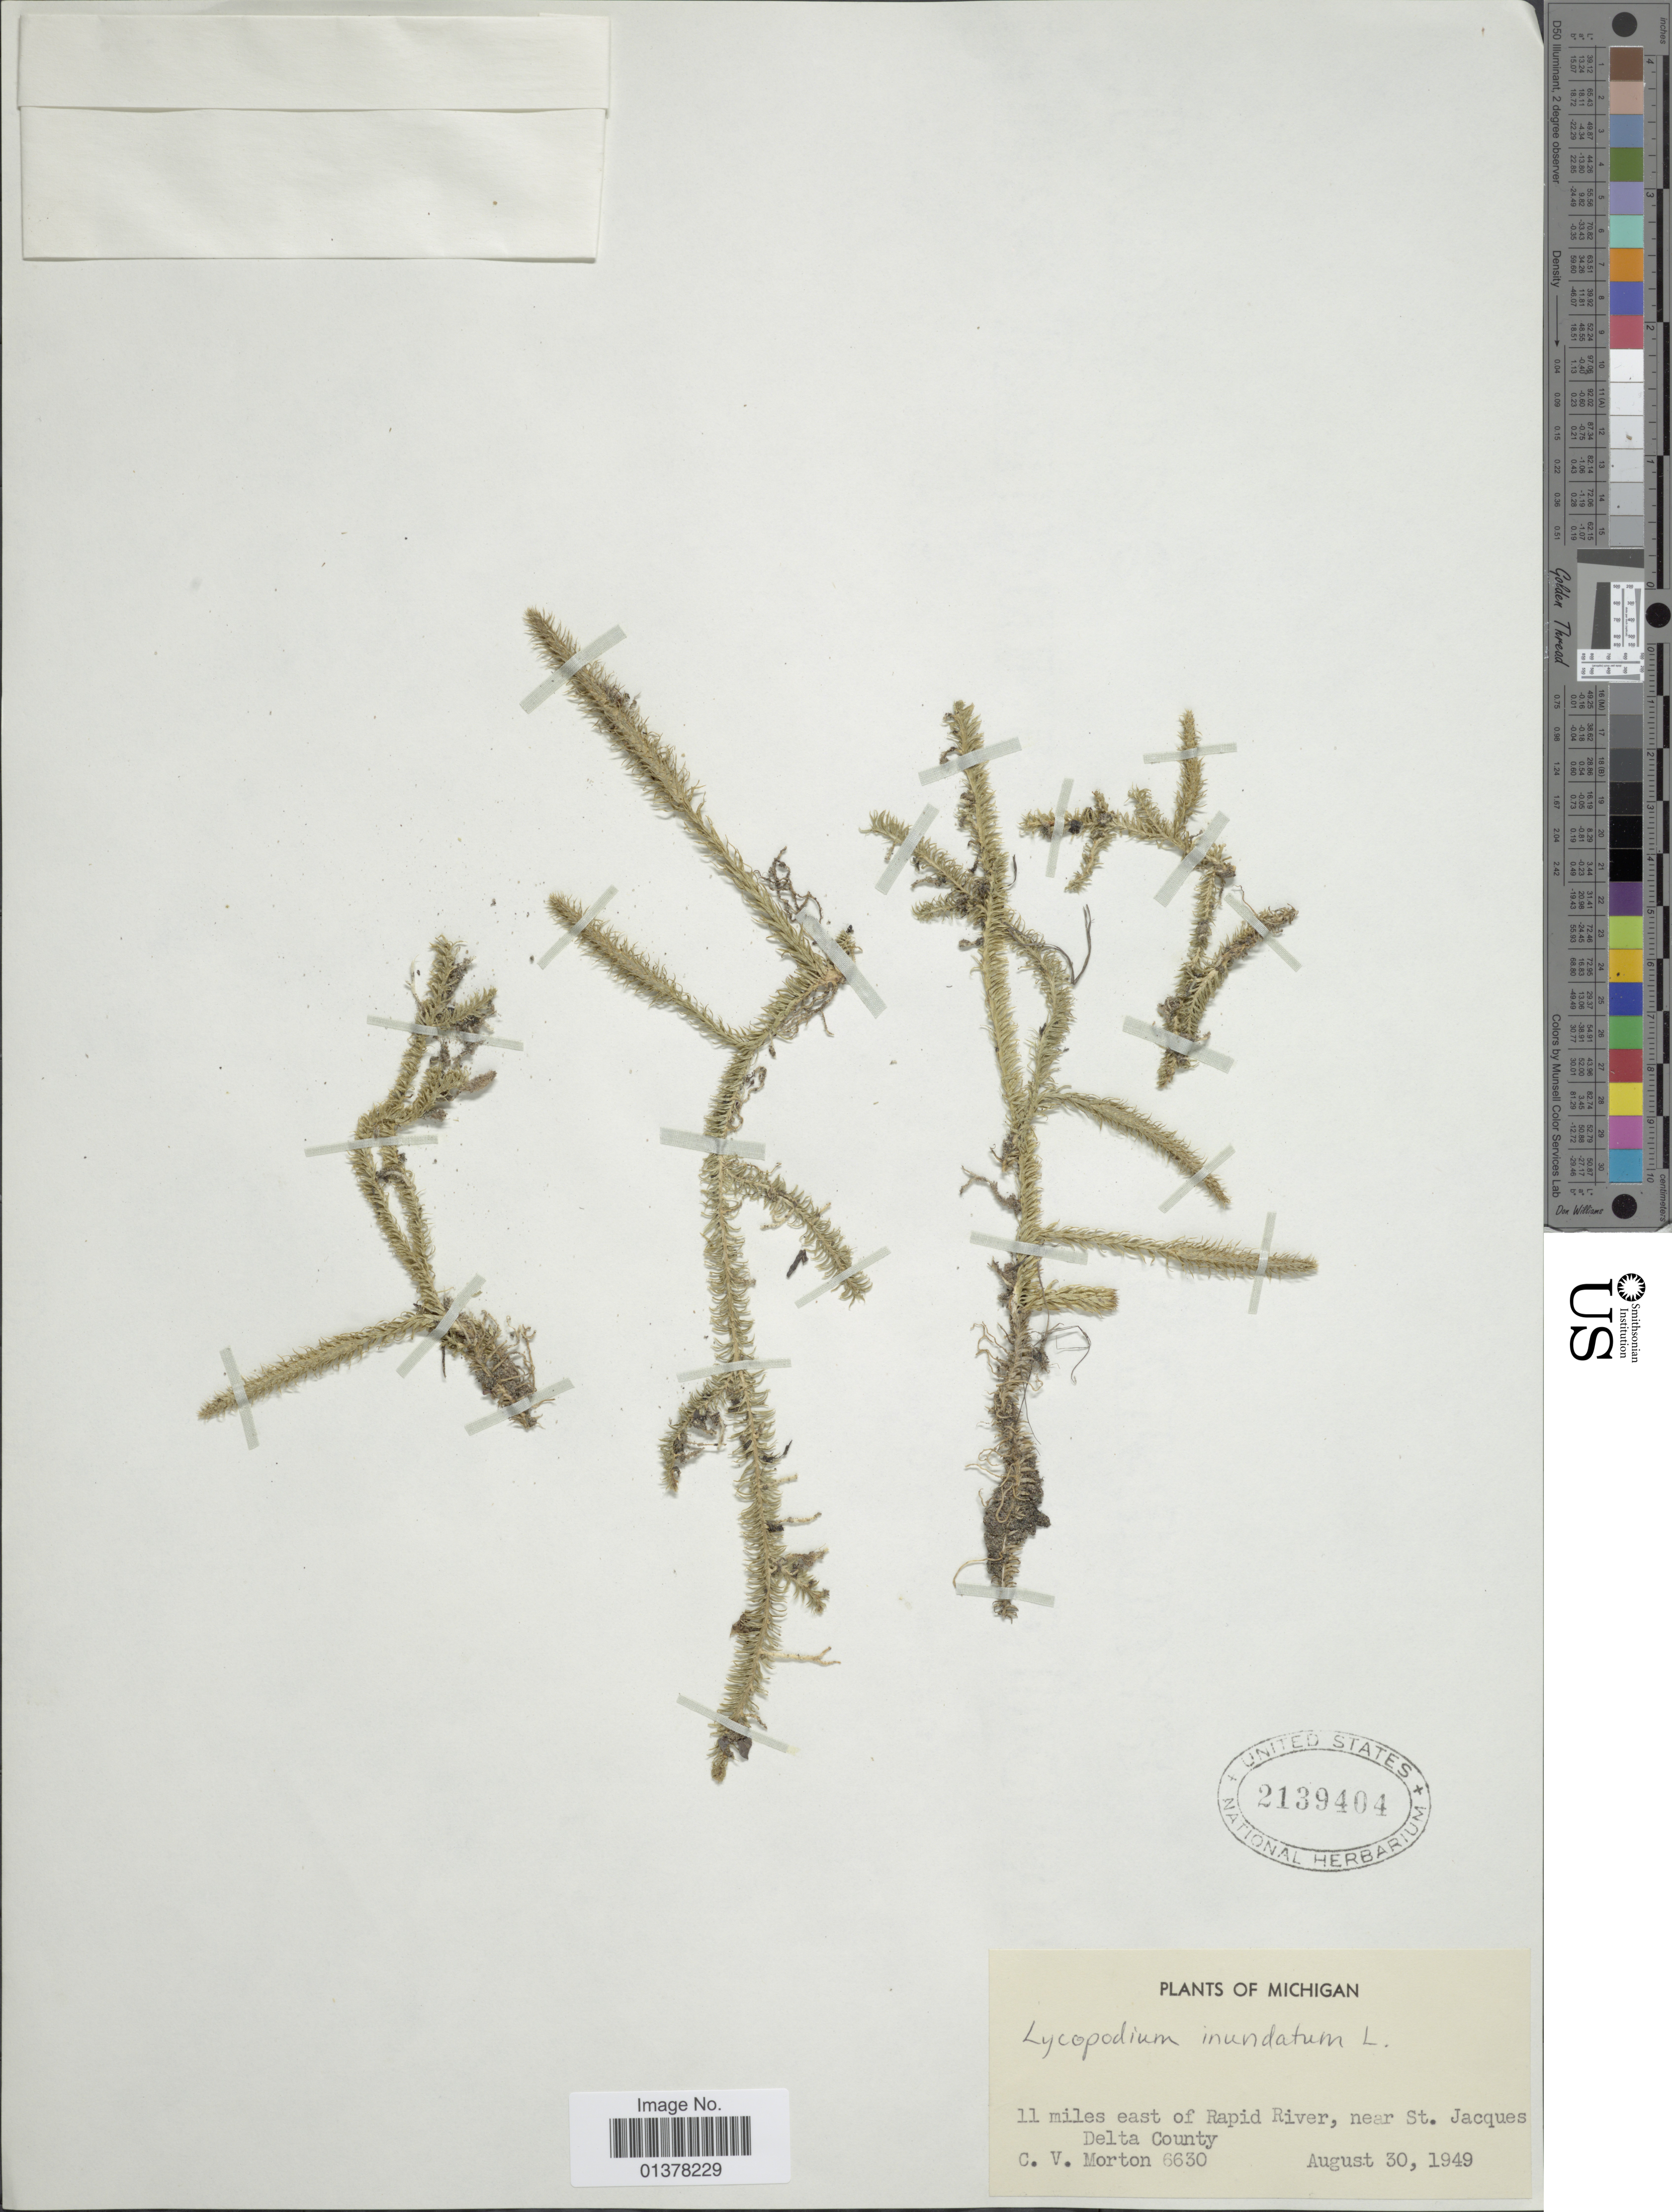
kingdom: Plantae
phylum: Tracheophyta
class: Lycopodiopsida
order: Lycopodiales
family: Lycopodiaceae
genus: Lycopodiella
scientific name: Lycopodiella inundata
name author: (L.) Holub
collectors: C. V. Morton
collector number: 6630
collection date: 1949-08-30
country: United States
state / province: Michigan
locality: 11miles east of Rapid River, near St. Jacques Delta County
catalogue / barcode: US 2139404